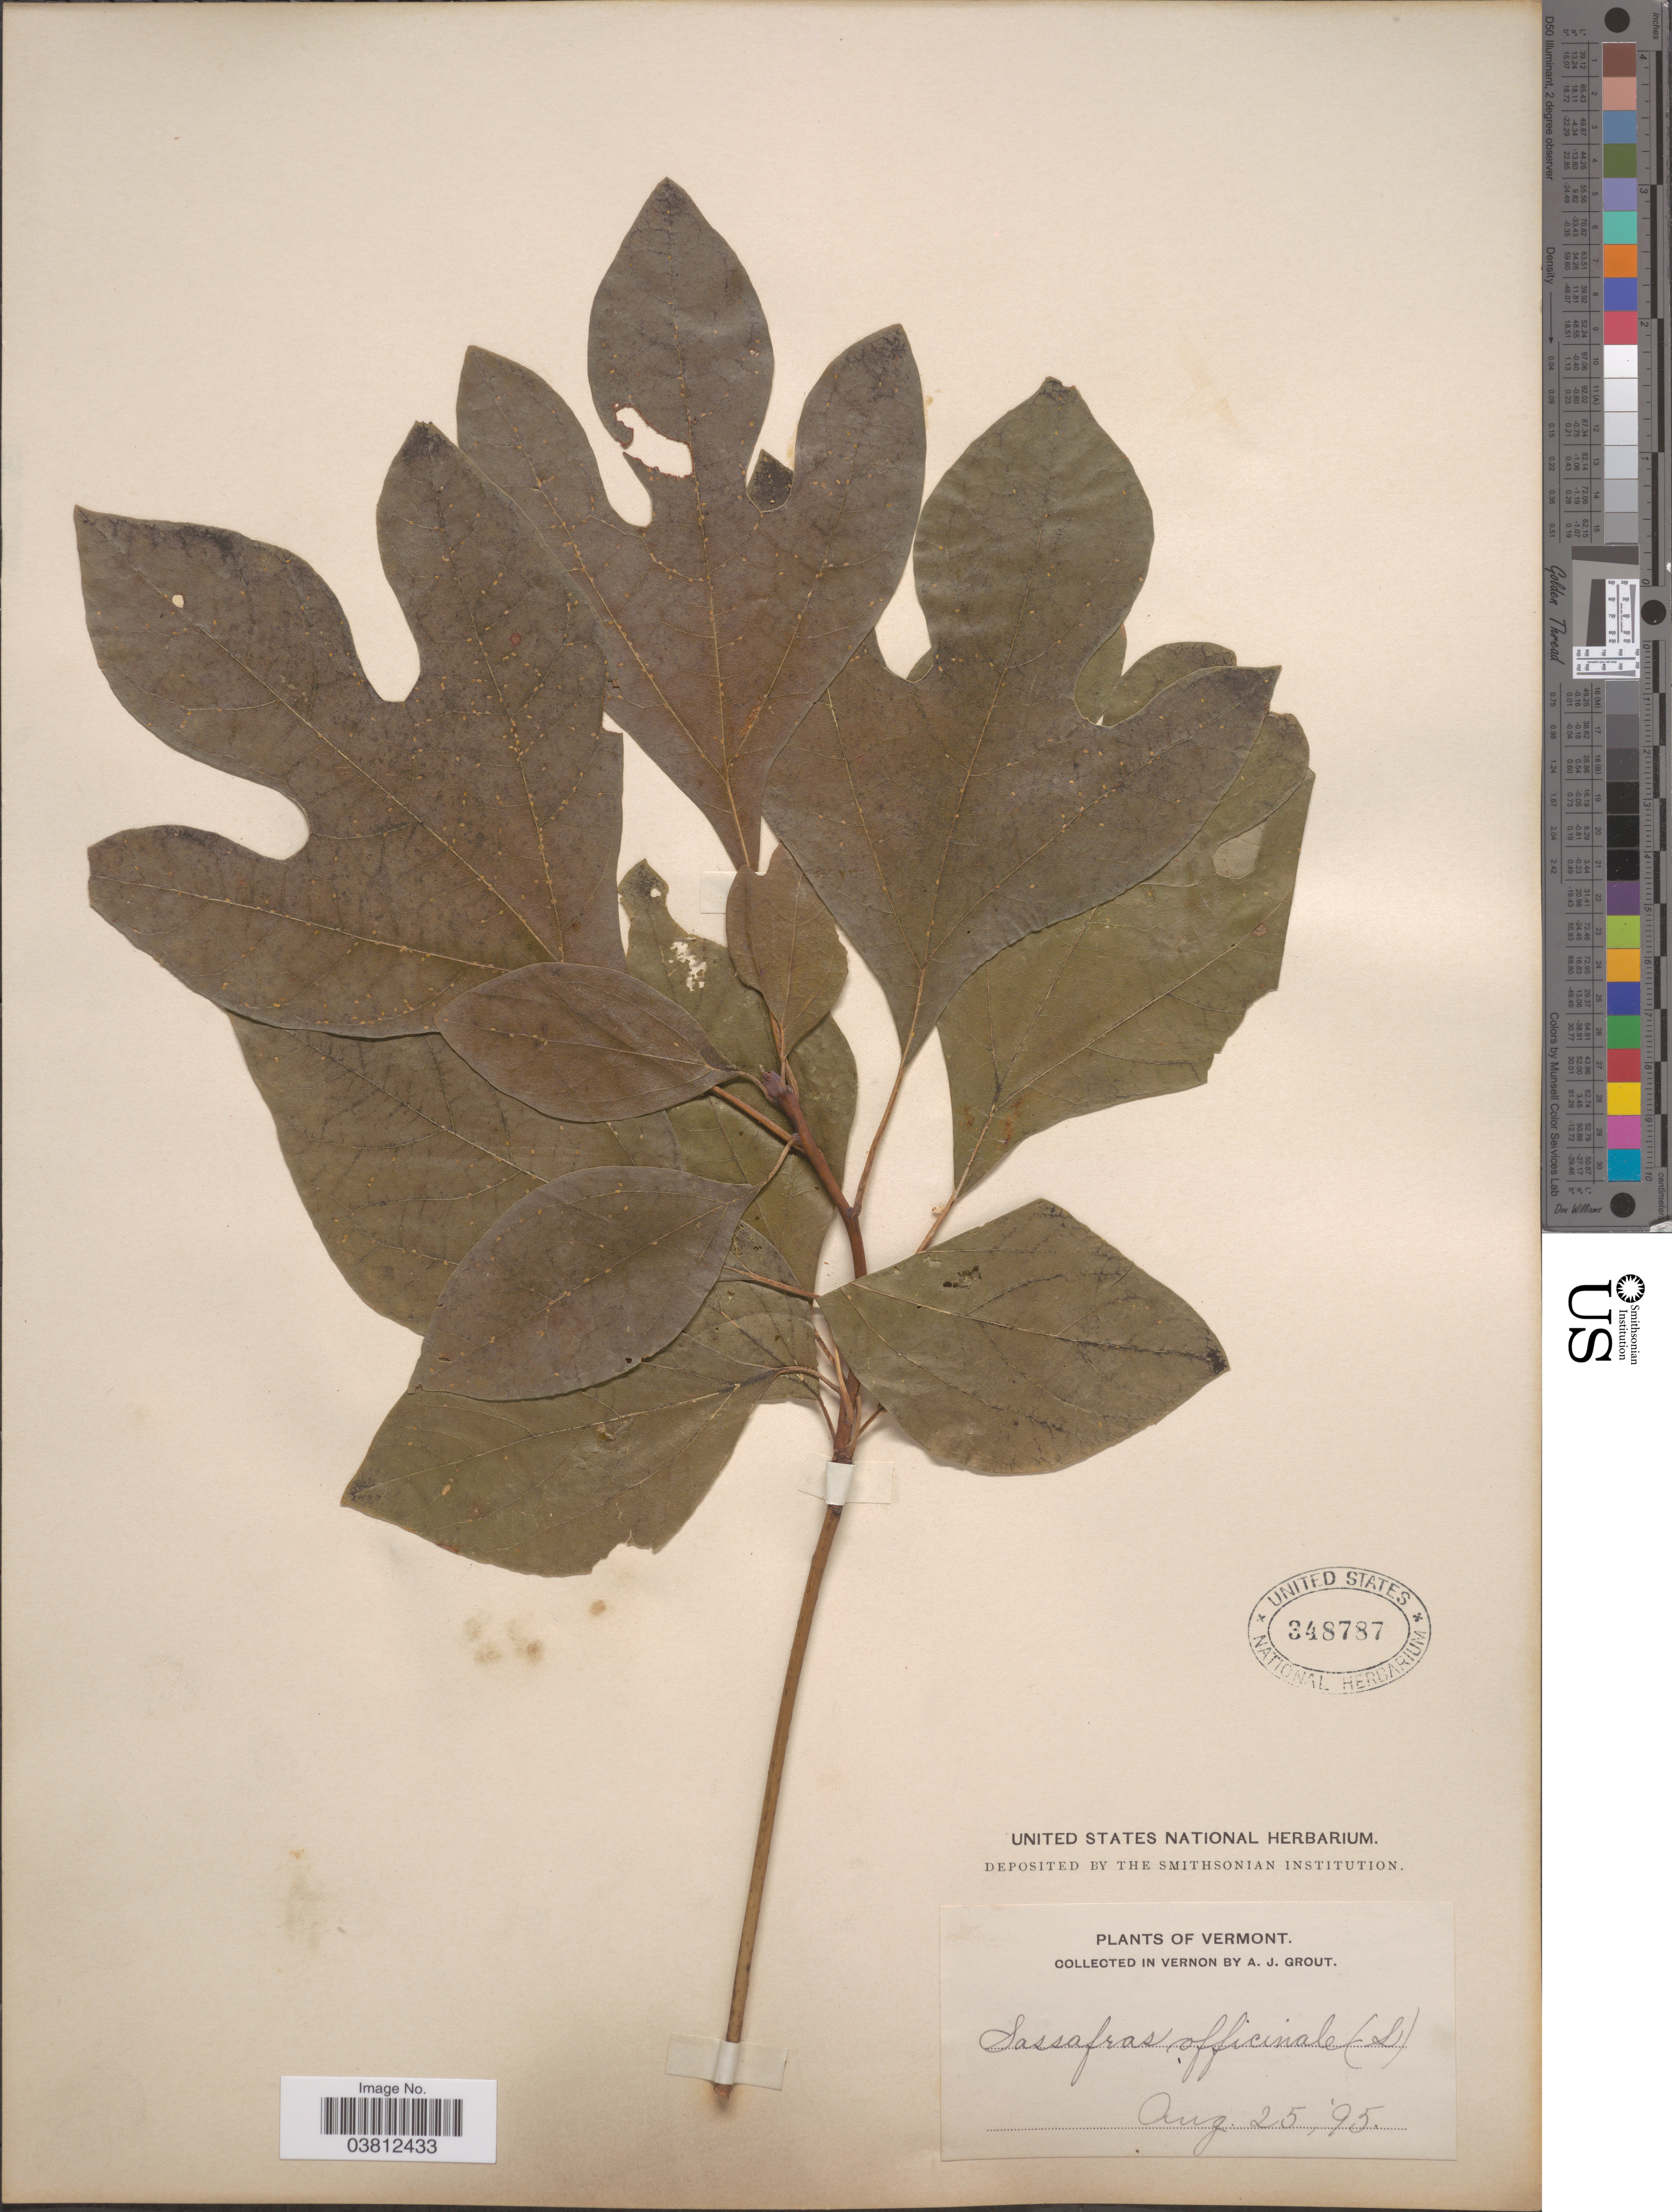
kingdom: Plantae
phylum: Tracheophyta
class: Magnoliopsida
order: Laurales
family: Lauraceae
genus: Sassafras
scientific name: Sassafras albidum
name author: (Nutt.) Nees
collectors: A. J. Grout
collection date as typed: Transcribed d/m/y: 25/8/95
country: United States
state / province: Vermont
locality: Vernon.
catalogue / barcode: US 348787